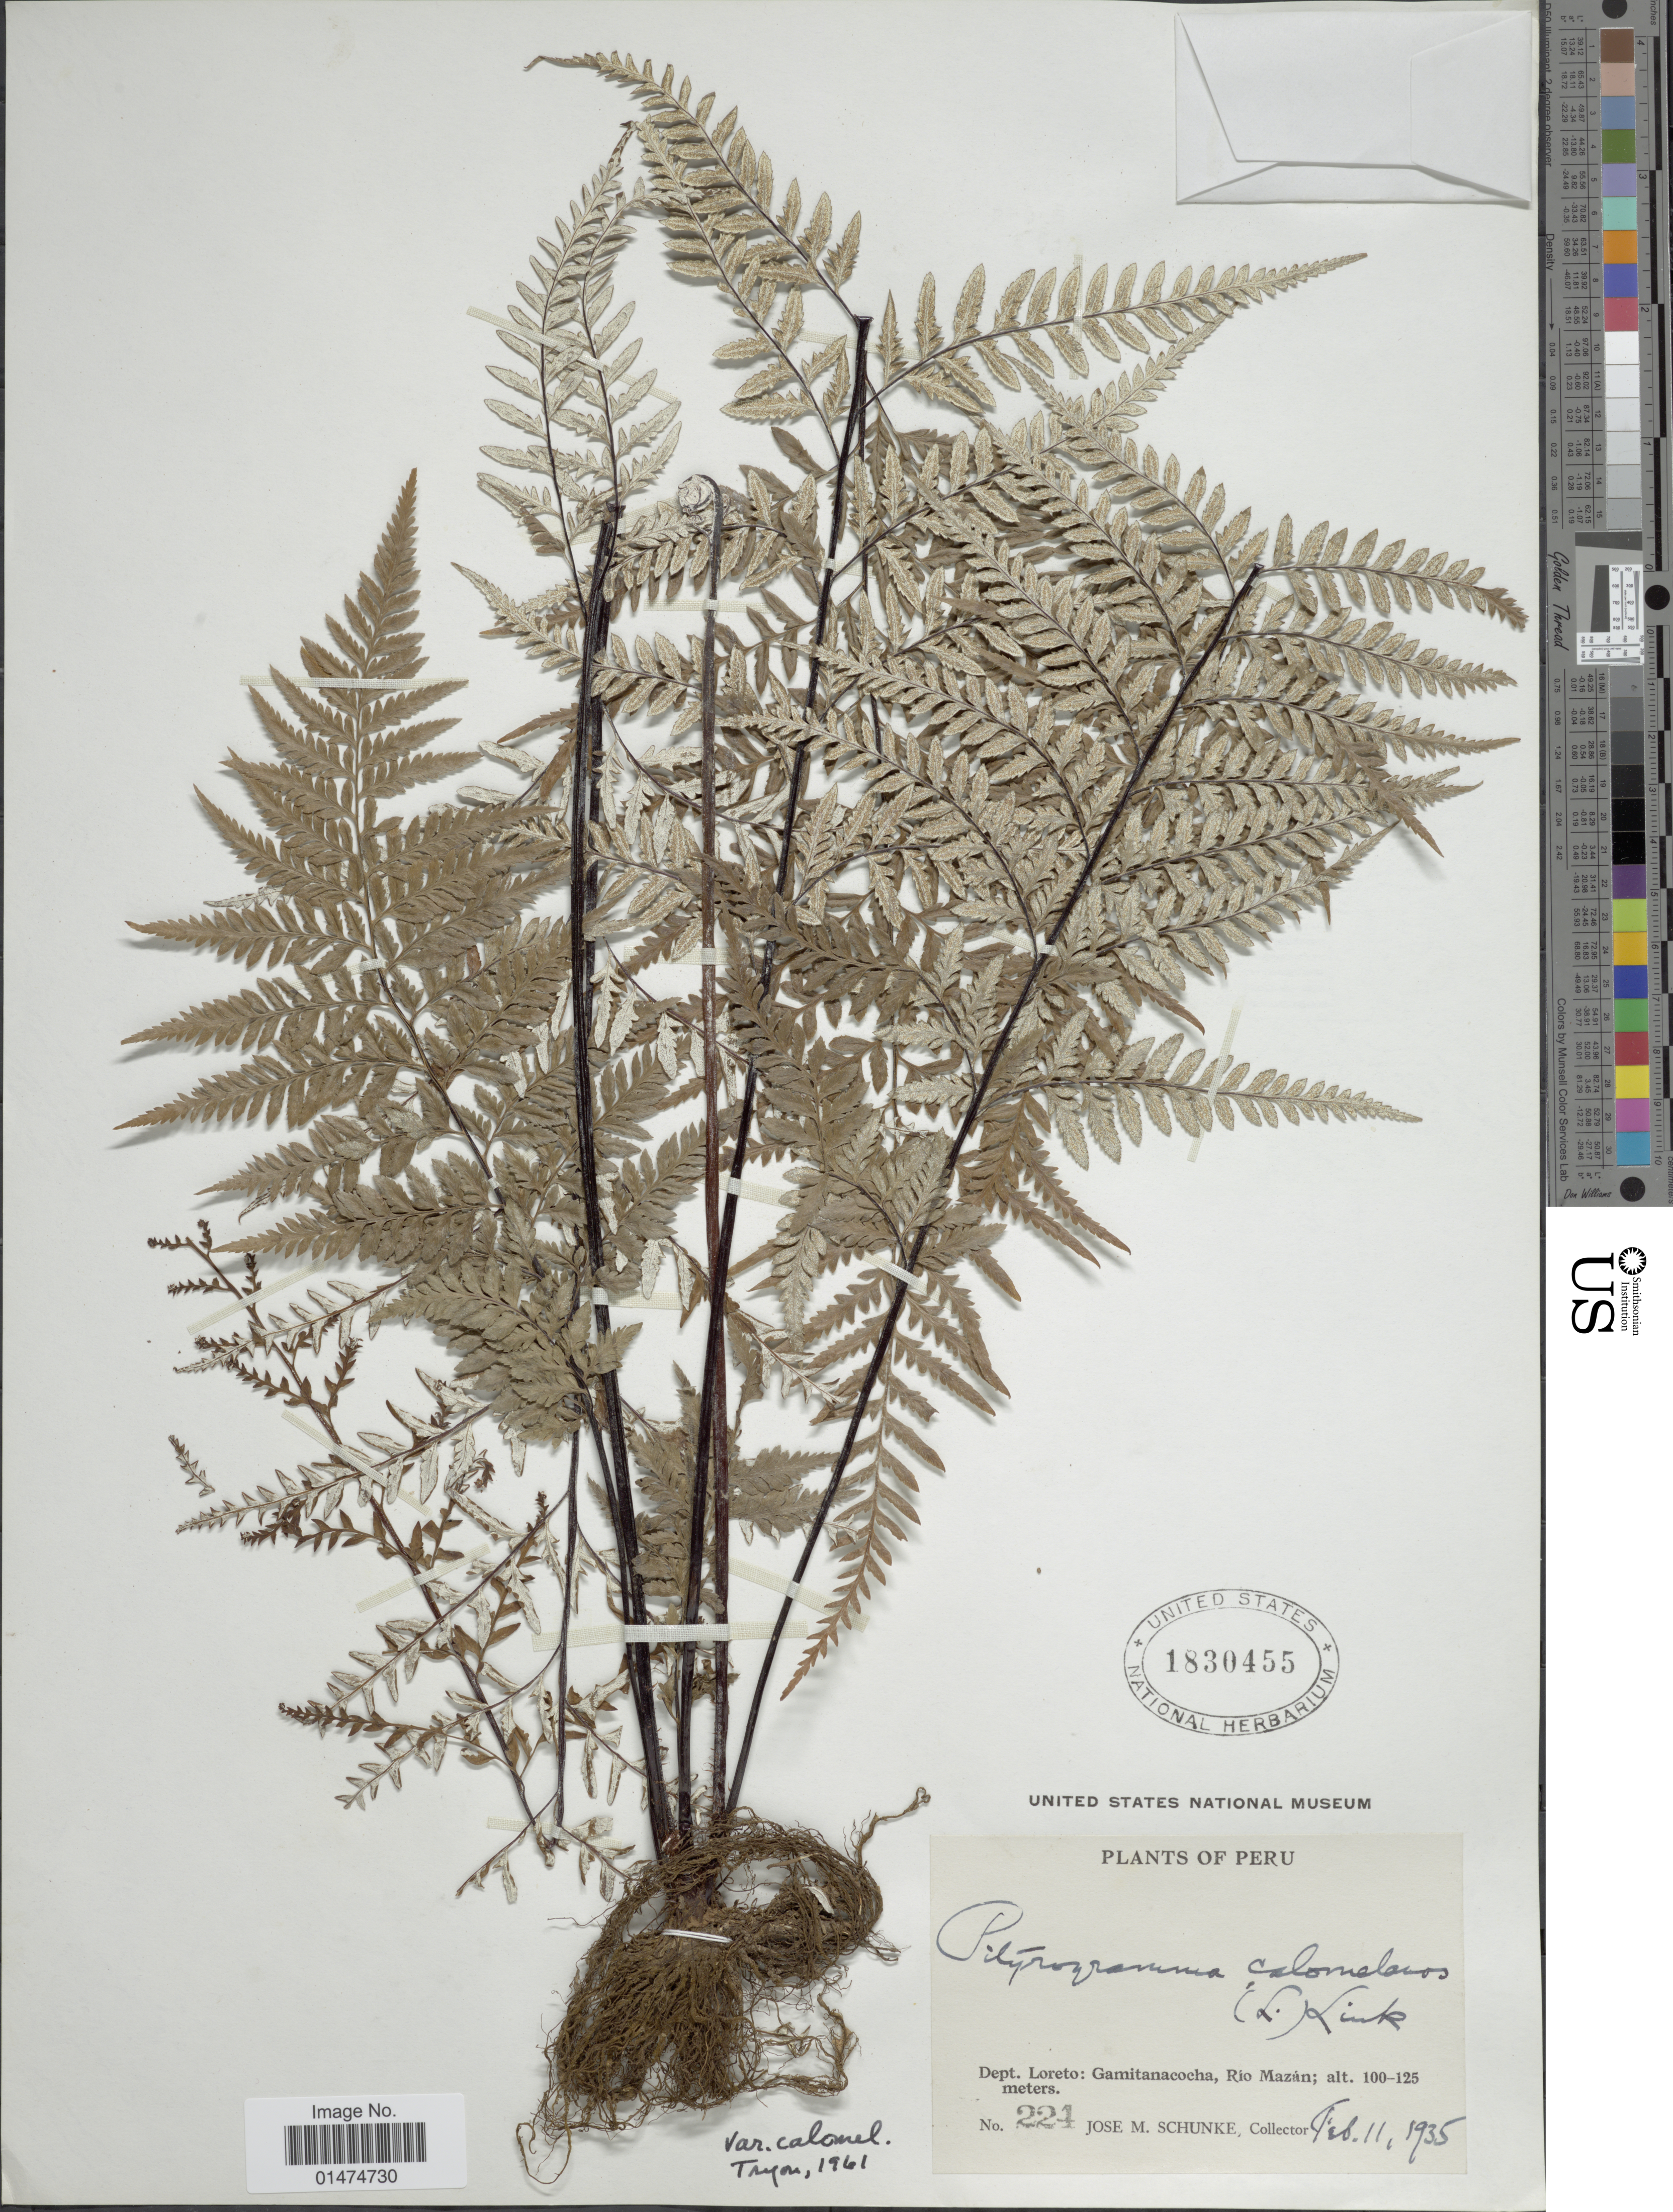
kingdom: Plantae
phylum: Tracheophyta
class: Polypodiopsida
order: Polypodiales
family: Pteridaceae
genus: Pityrogramma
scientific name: Pityrogramma calomelanos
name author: (L.) Link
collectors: J. M. Schunke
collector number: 224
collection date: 1935-02-11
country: Peru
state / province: Loreto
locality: Dept. Loreto: Gamitanacocha, Rio Mazan.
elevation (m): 100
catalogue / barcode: US 1830455